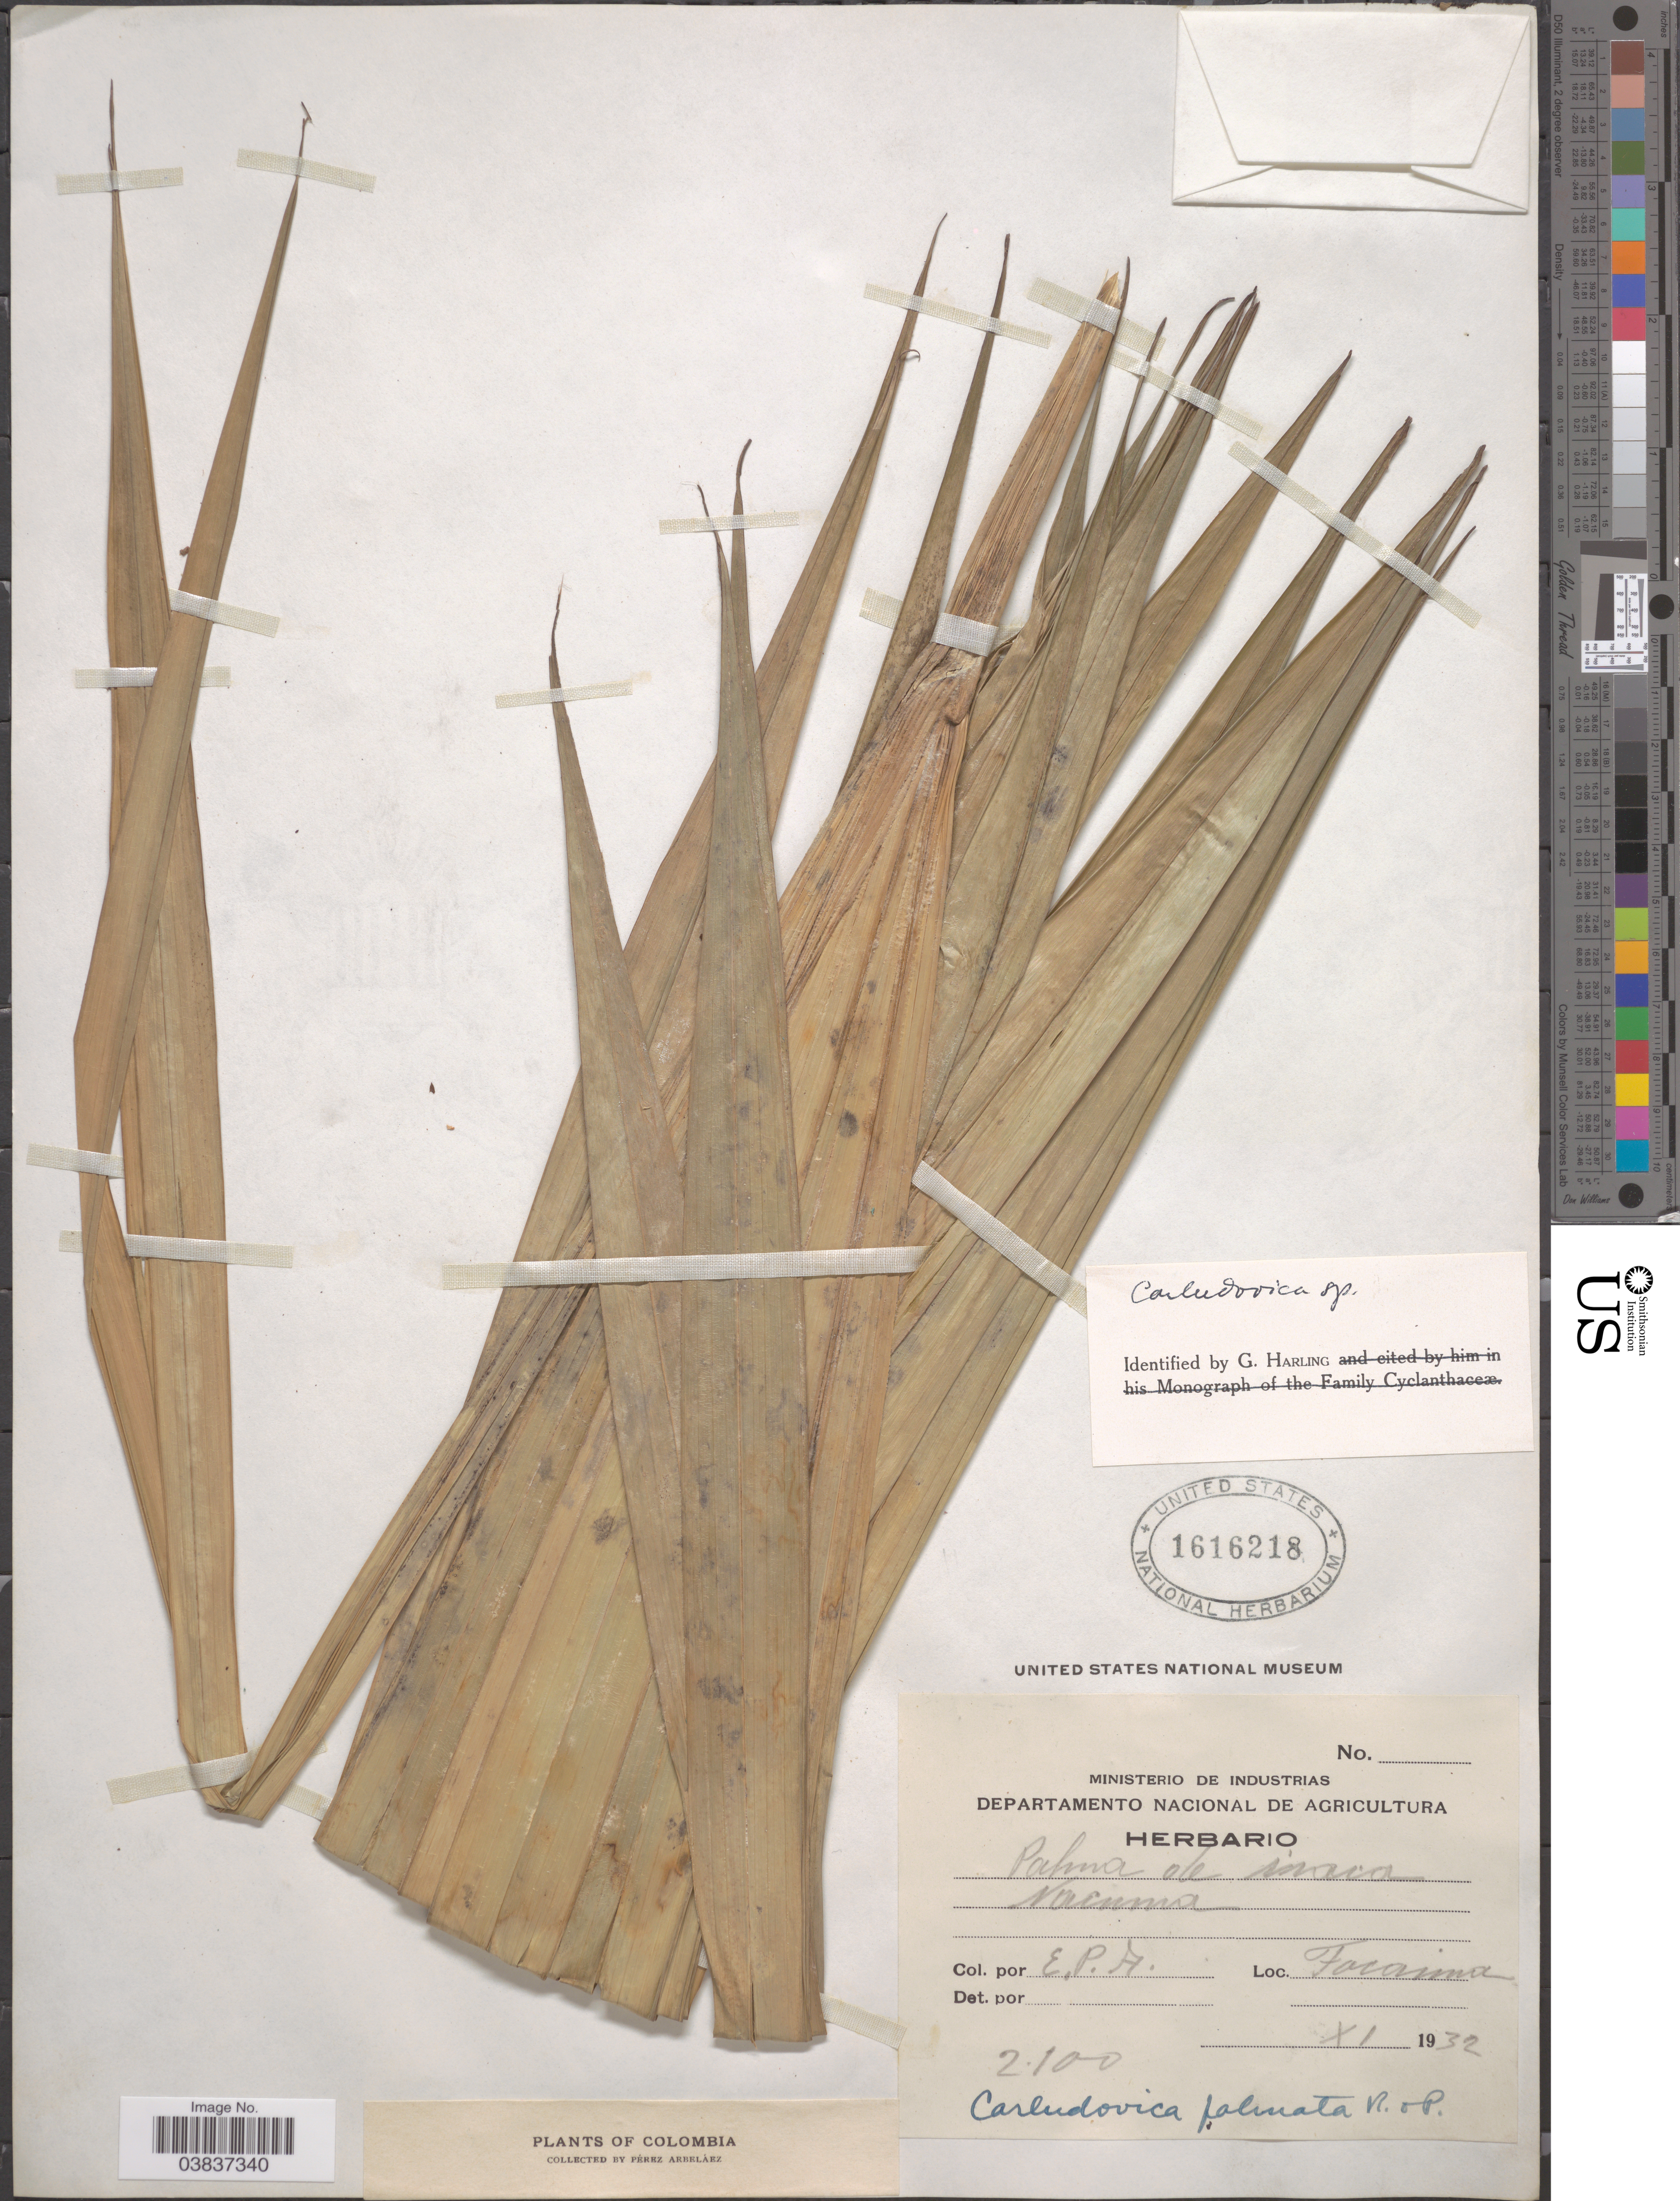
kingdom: Plantae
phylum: Tracheophyta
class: Liliopsida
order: Pandanales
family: Cyclanthaceae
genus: Carludovica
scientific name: Carludovica sp.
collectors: E. Pérez Arbeláez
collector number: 2100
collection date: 1932-11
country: Colombia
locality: Tocaima.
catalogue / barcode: US 1616218